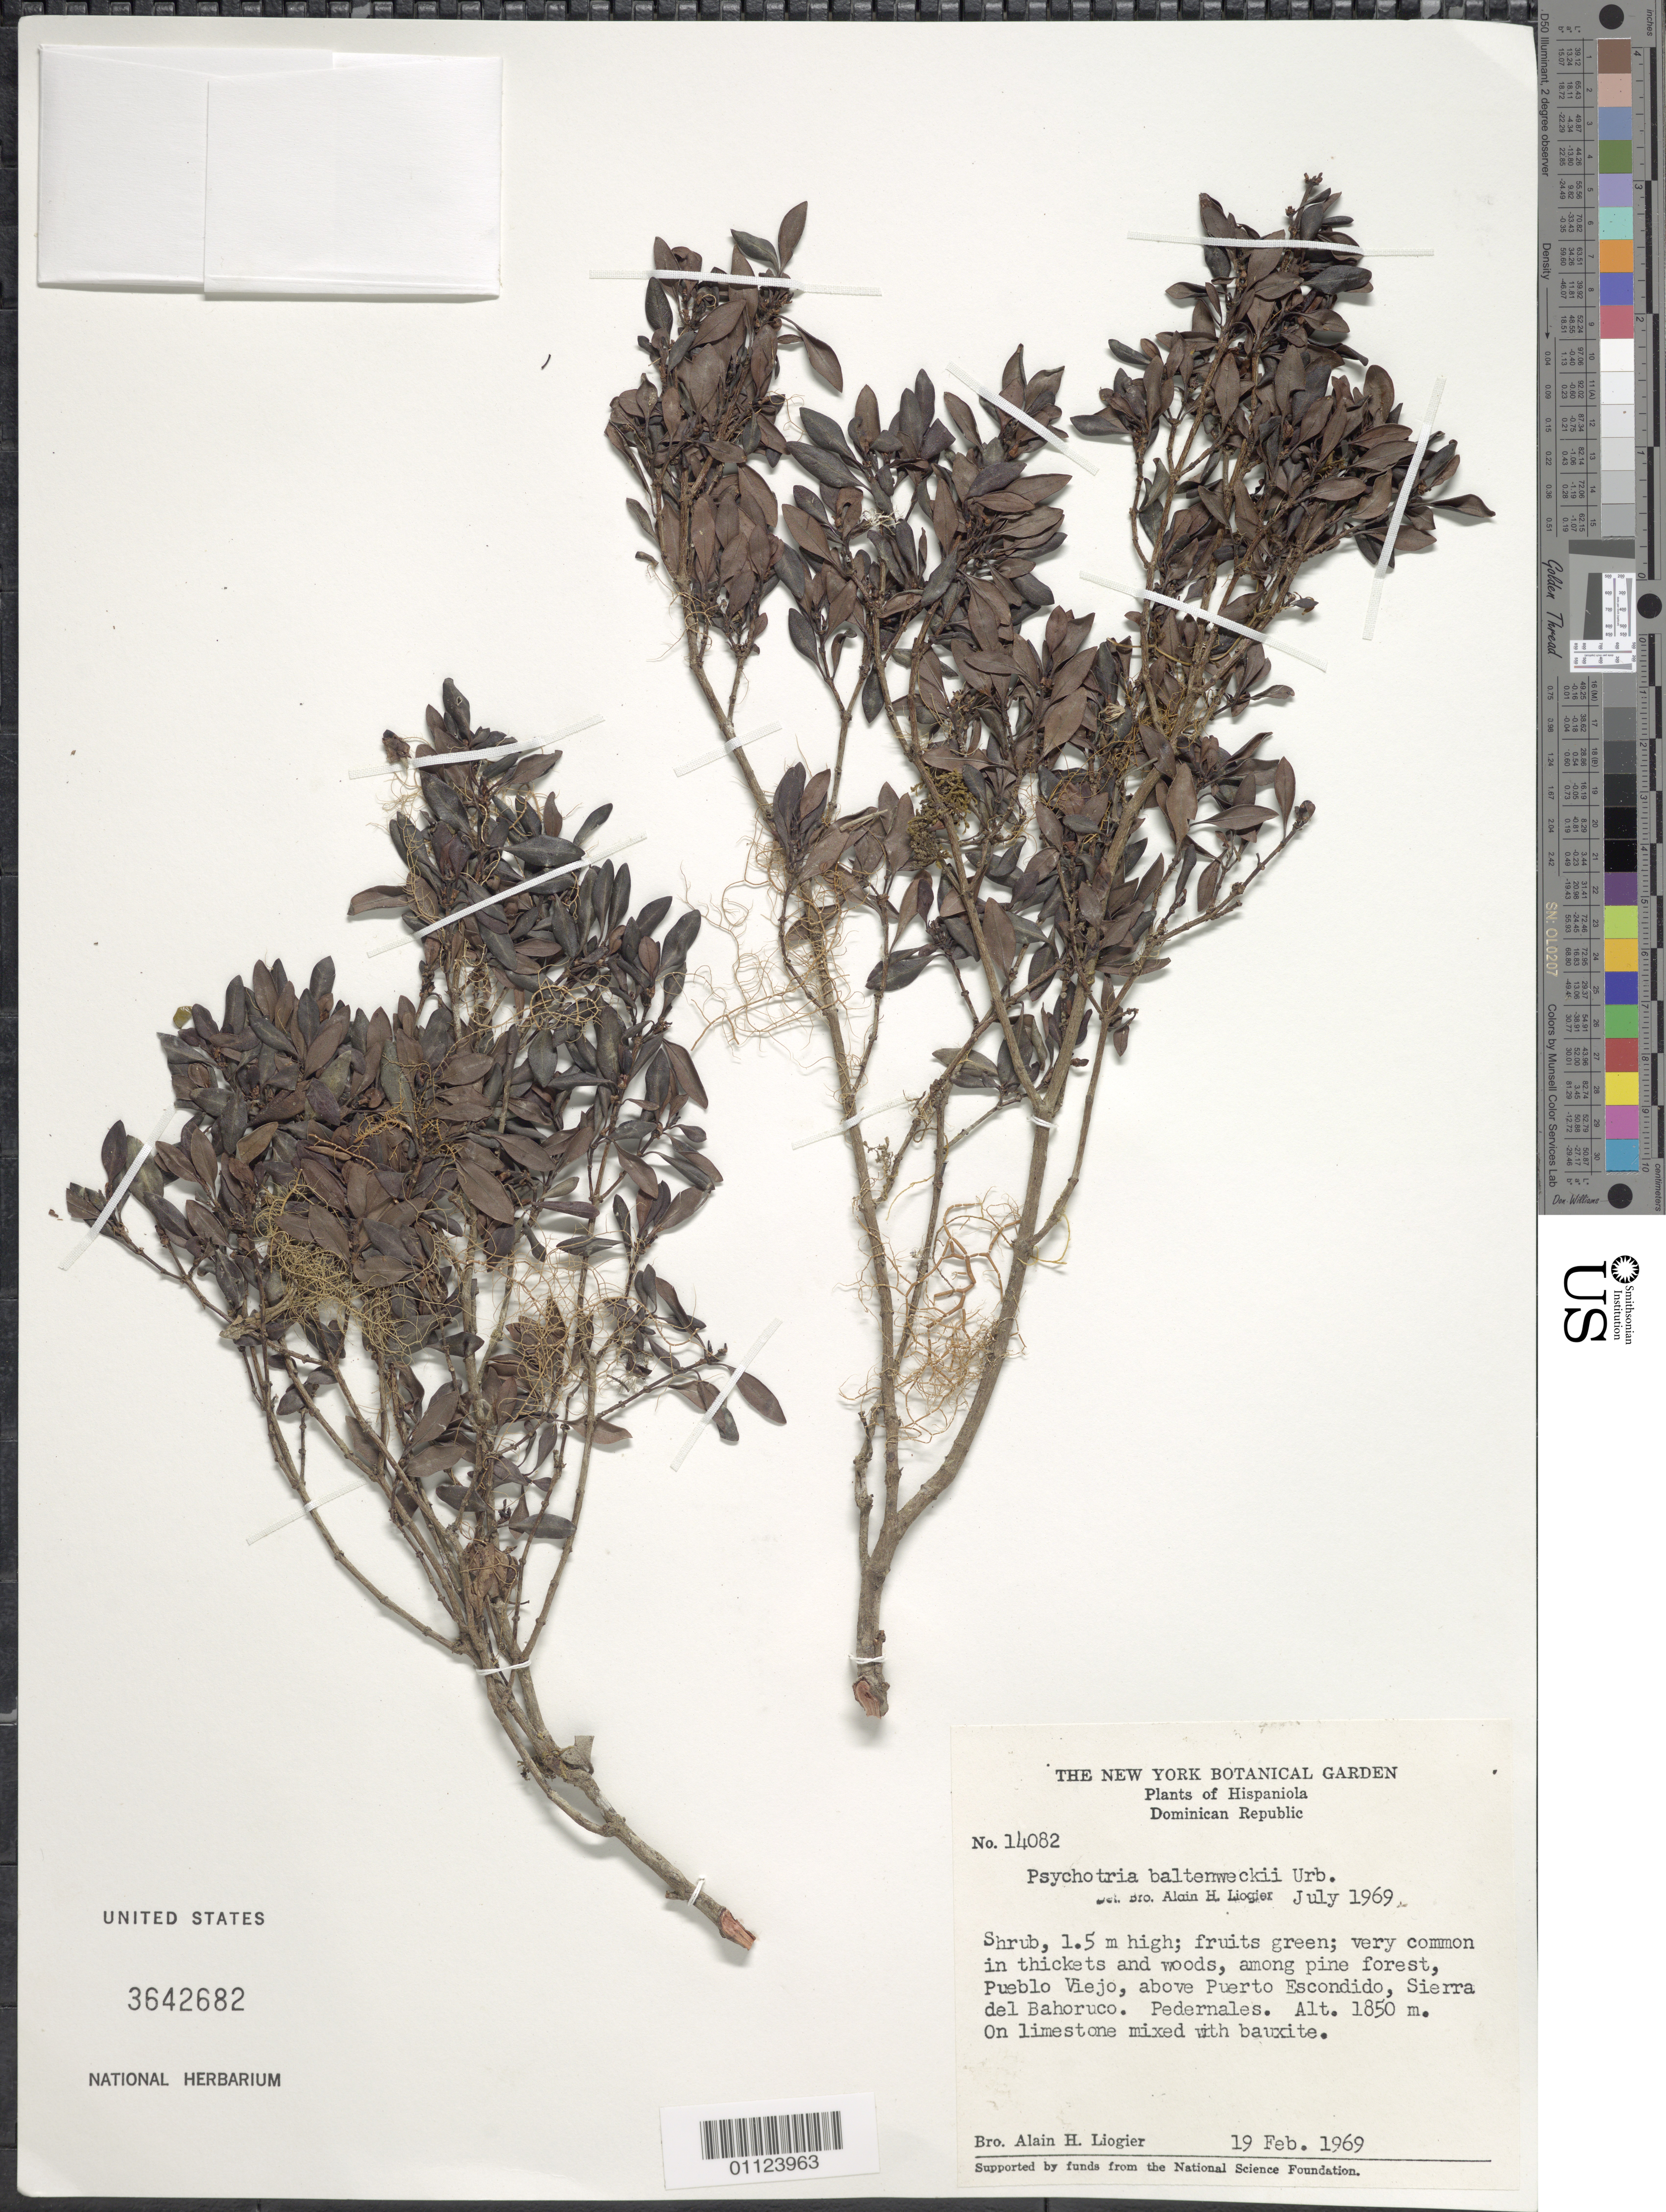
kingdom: Plantae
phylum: Tracheophyta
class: Magnoliopsida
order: Gentianales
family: Rubiaceae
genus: Psychotria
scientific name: Psychotria baltenweckii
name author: Urb.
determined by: Liogier, Alain H.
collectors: A. H. Liogier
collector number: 14082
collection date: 1969-02-19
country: Dominican Republic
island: Hispaniola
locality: Pueblo Viejo, above Puerto Escondido, Sierra del Bahoruco.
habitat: On limestone mixed with bauxite. Very common in thickets and woods, among pine forest.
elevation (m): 1850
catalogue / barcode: US 3642682